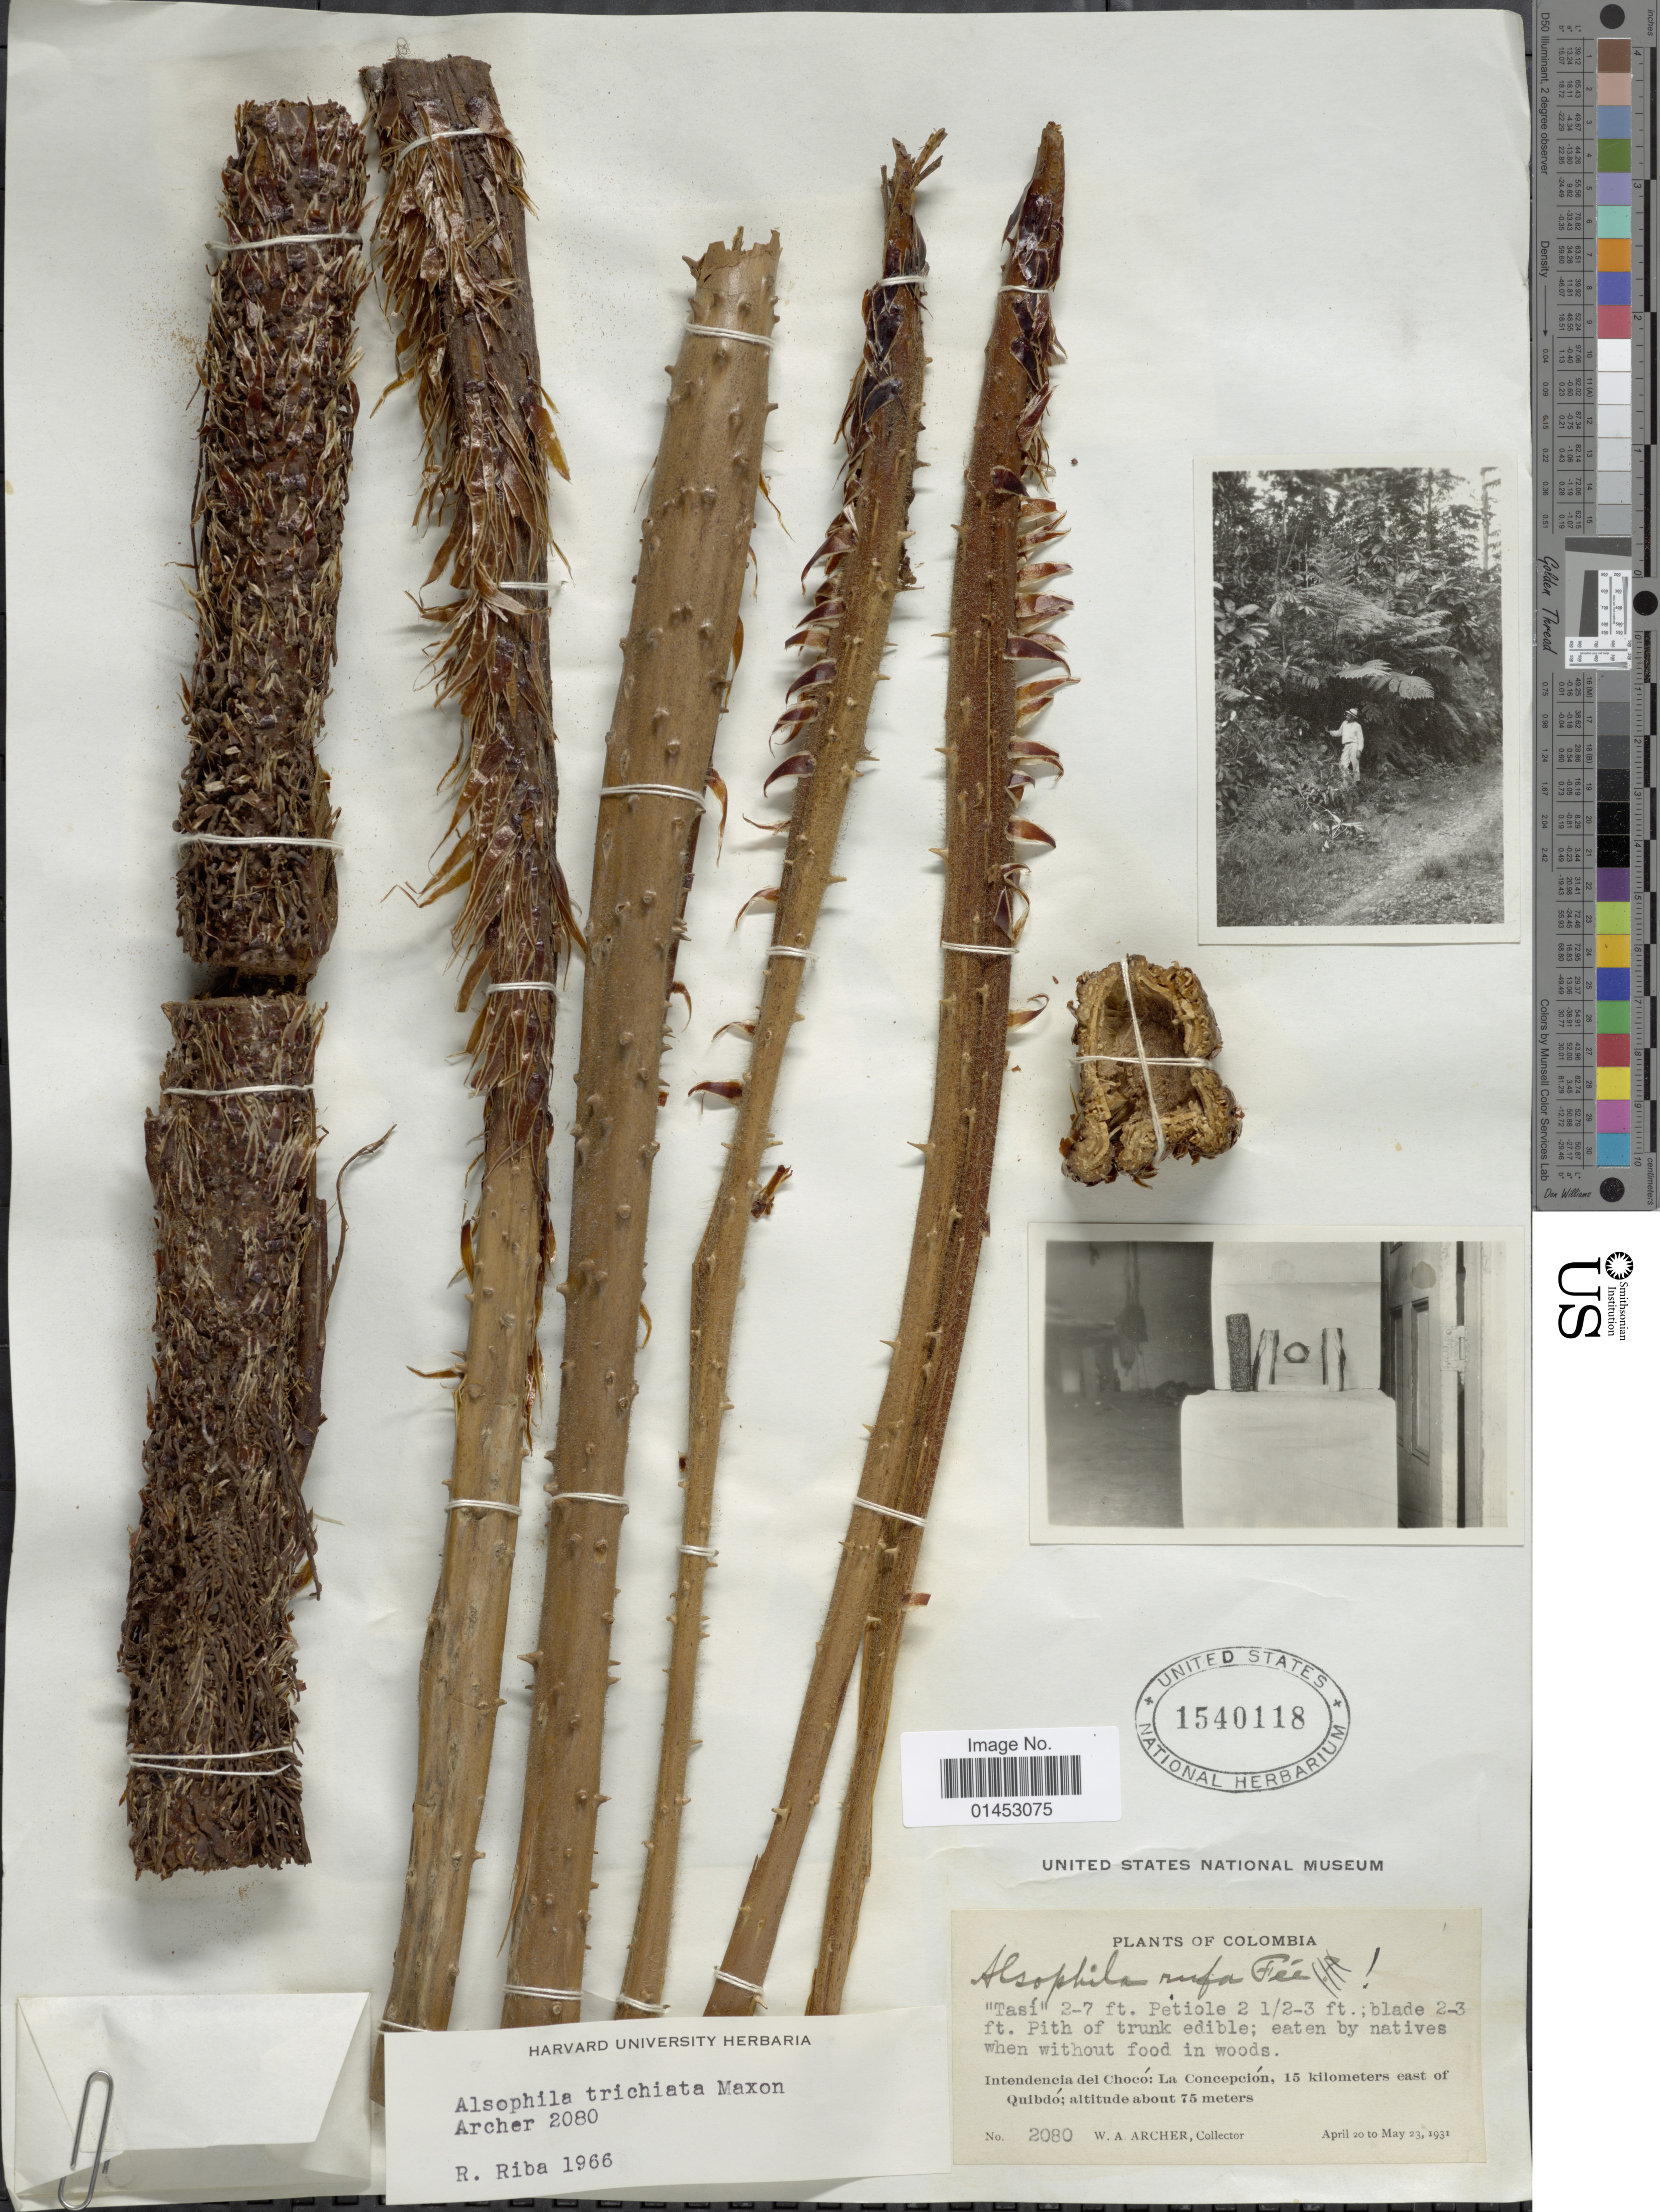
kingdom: Plantae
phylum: Tracheophyta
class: Polypodiopsida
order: Cyatheales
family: Cyatheaceae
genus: Cyathea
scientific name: Cyathea trichiata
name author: (Maxon) Domin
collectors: W. A. Archer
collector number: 2080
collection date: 1931-04-20/1931-05-23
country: Colombia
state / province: Chocó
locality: Intendencia del Chocó: La Concepcion, 15 kilometers east of Quibdó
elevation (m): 75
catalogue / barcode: US 1540118